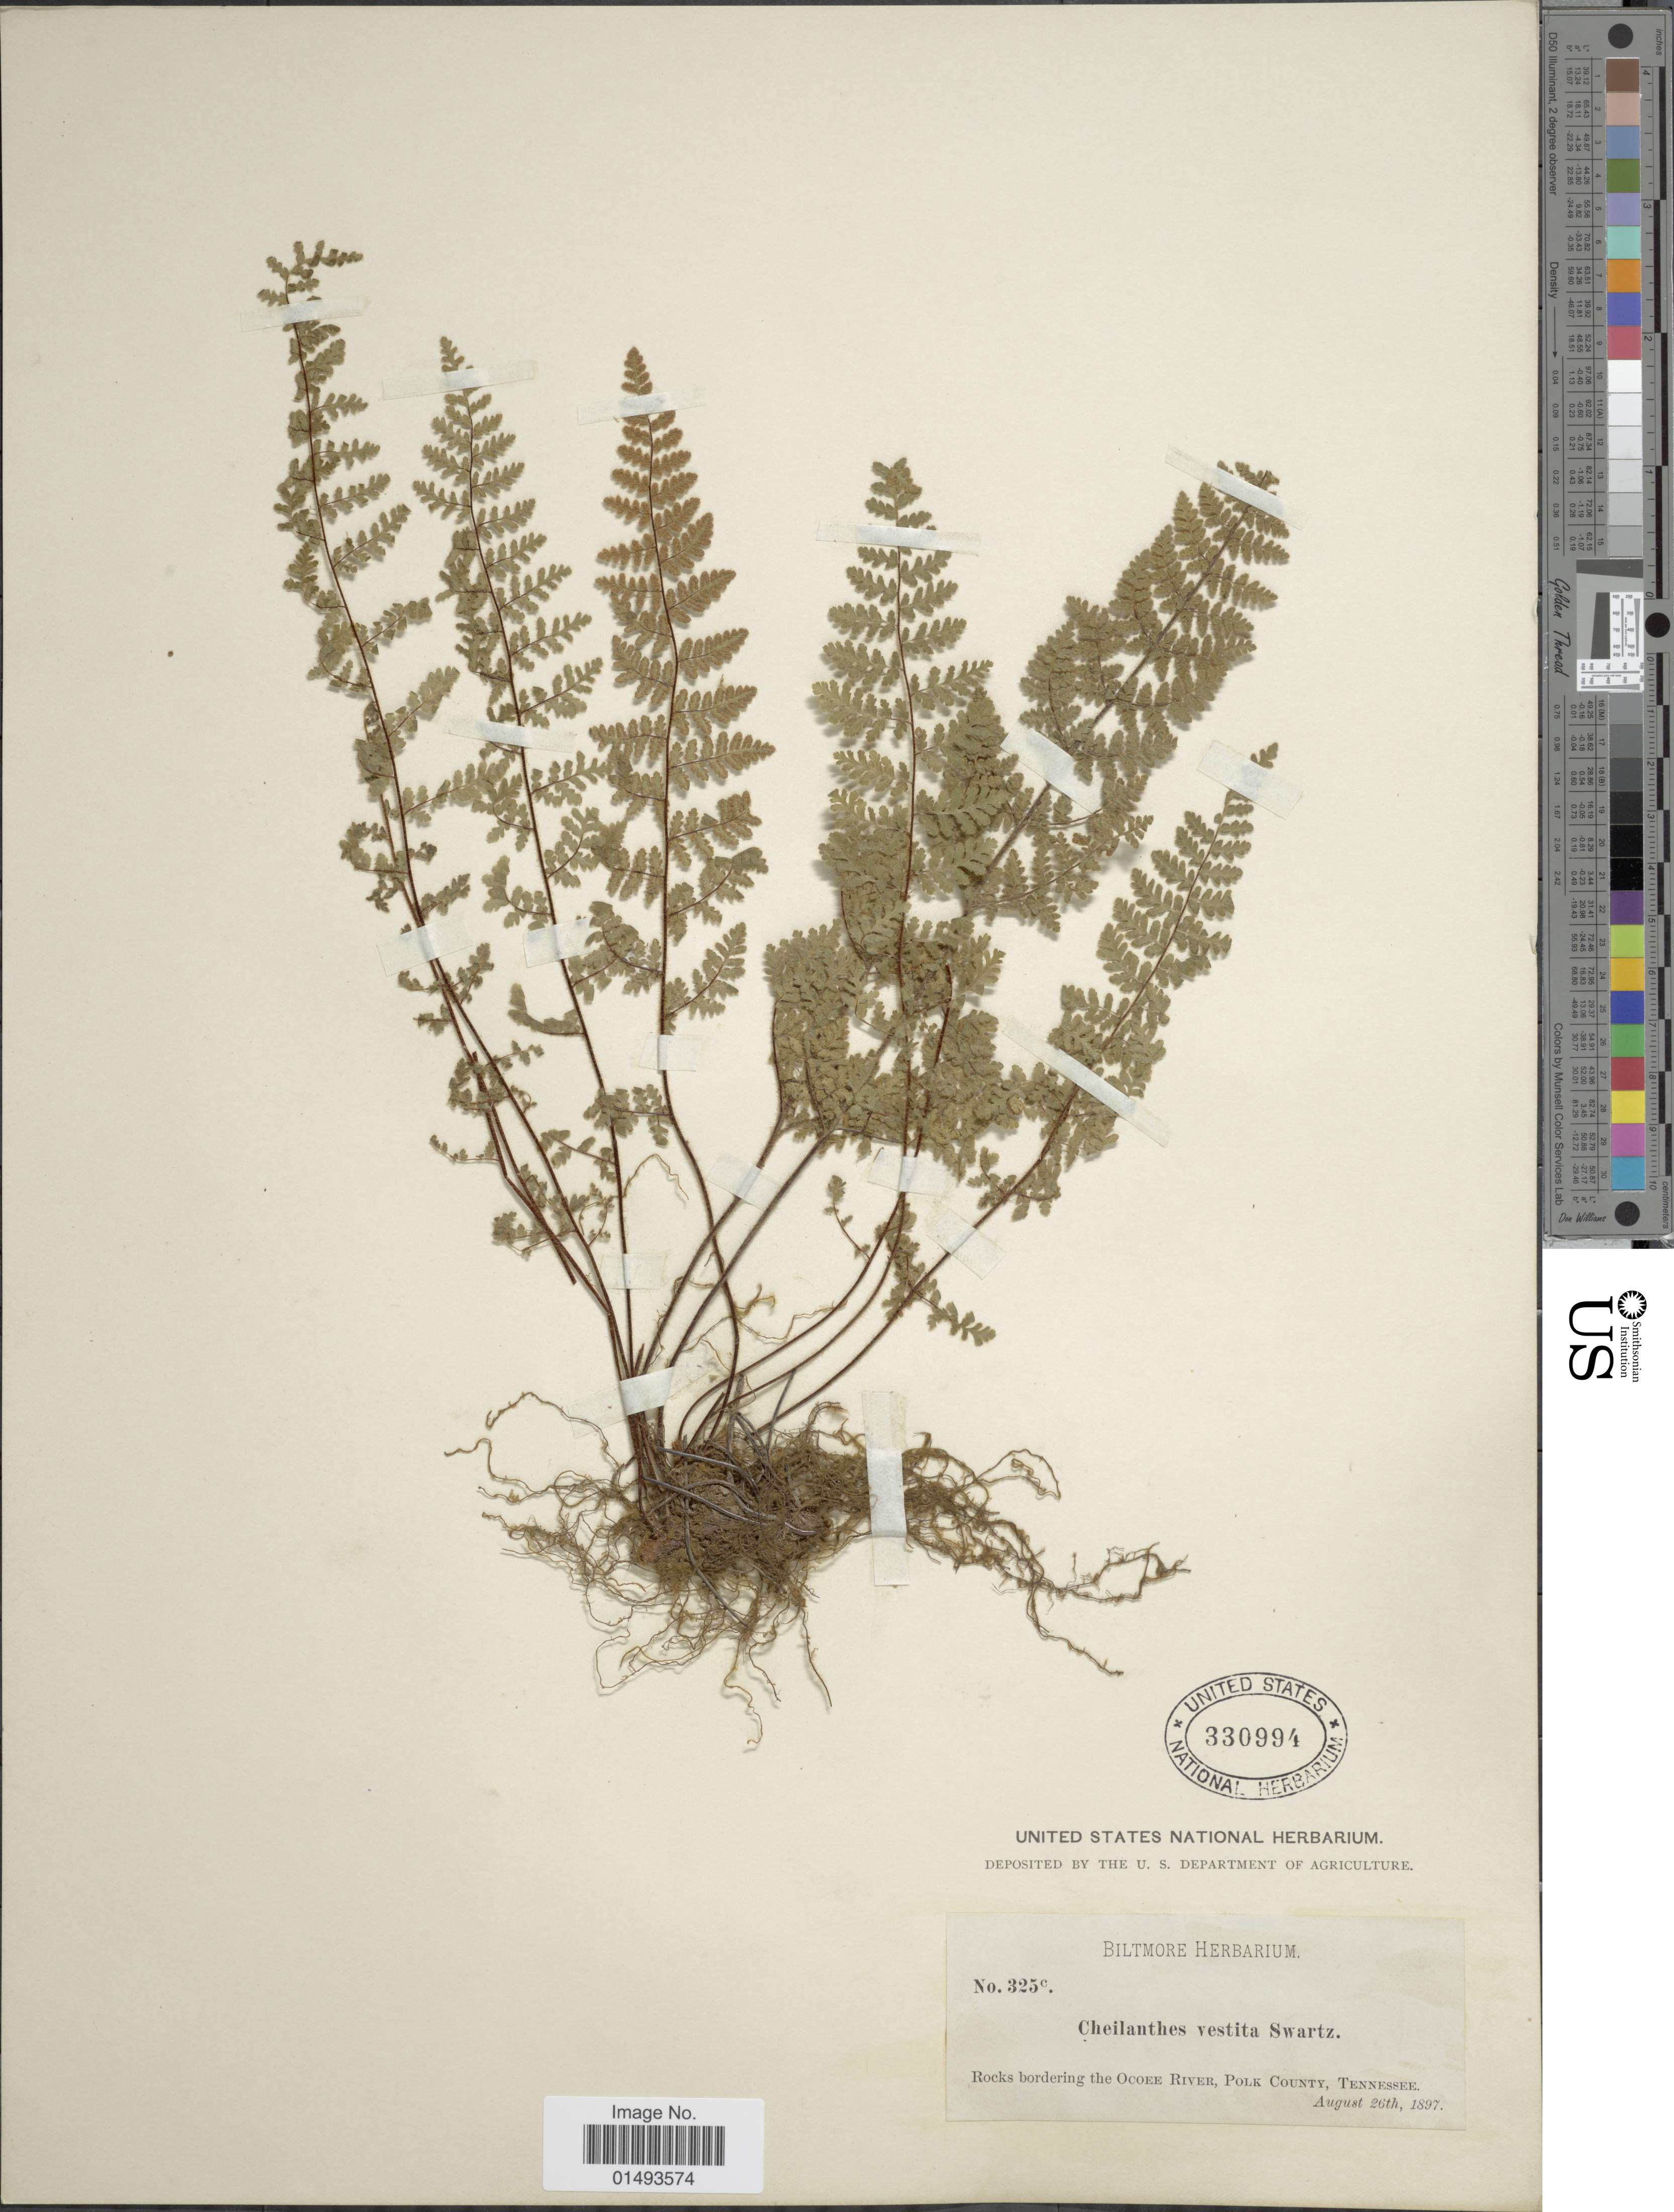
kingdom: Plantae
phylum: Tracheophyta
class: Polypodiopsida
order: Polypodiales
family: Pteridaceae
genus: Myriopteris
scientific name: Myriopteris lanosa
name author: (Michx.) Grusz & Windham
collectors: ex herb. Biltmore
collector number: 325c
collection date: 1897-08-26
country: United States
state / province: Tennessee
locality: Rocks bordering the Ocoee River, Pol County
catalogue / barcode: US 330994